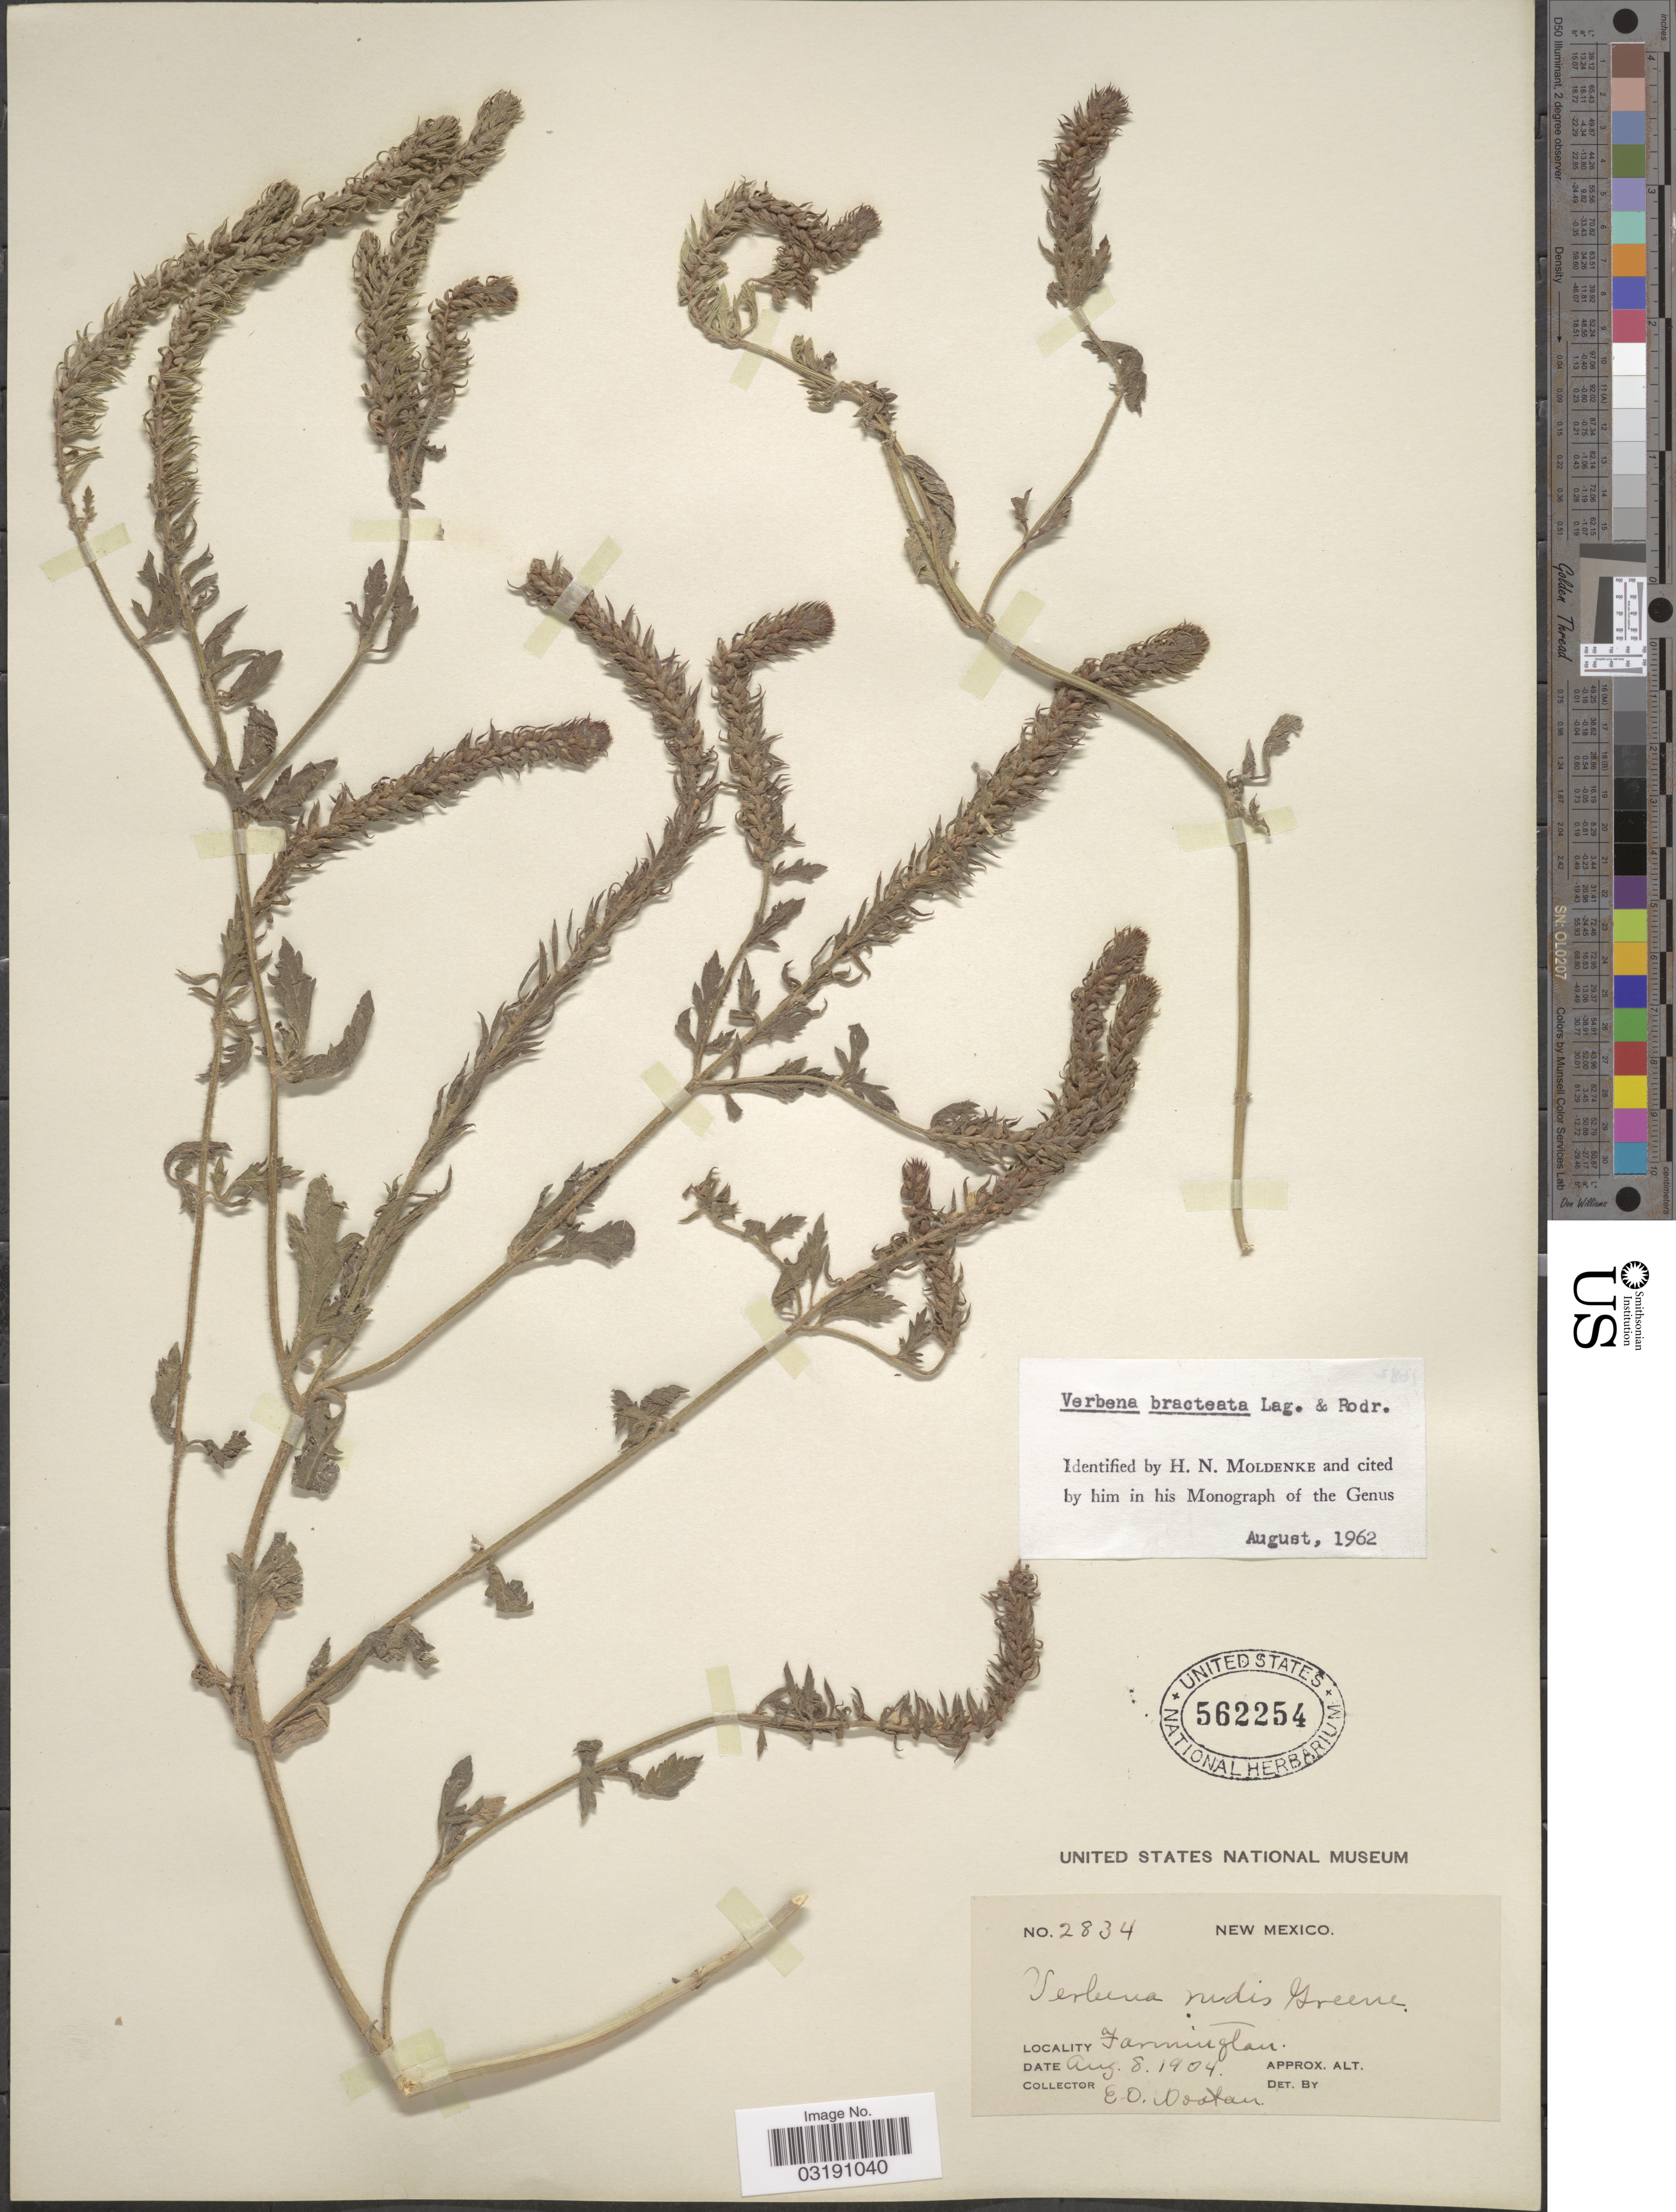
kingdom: Plantae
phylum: Tracheophyta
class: Magnoliopsida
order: Lamiales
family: Verbenaceae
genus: Verbena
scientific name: Verbena bracteata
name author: Cav. ex Lag. & Rodr.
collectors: E. O. Wooton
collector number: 2834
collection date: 1904-08-08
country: United States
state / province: New Mexico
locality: Farmington.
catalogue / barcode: US 562254